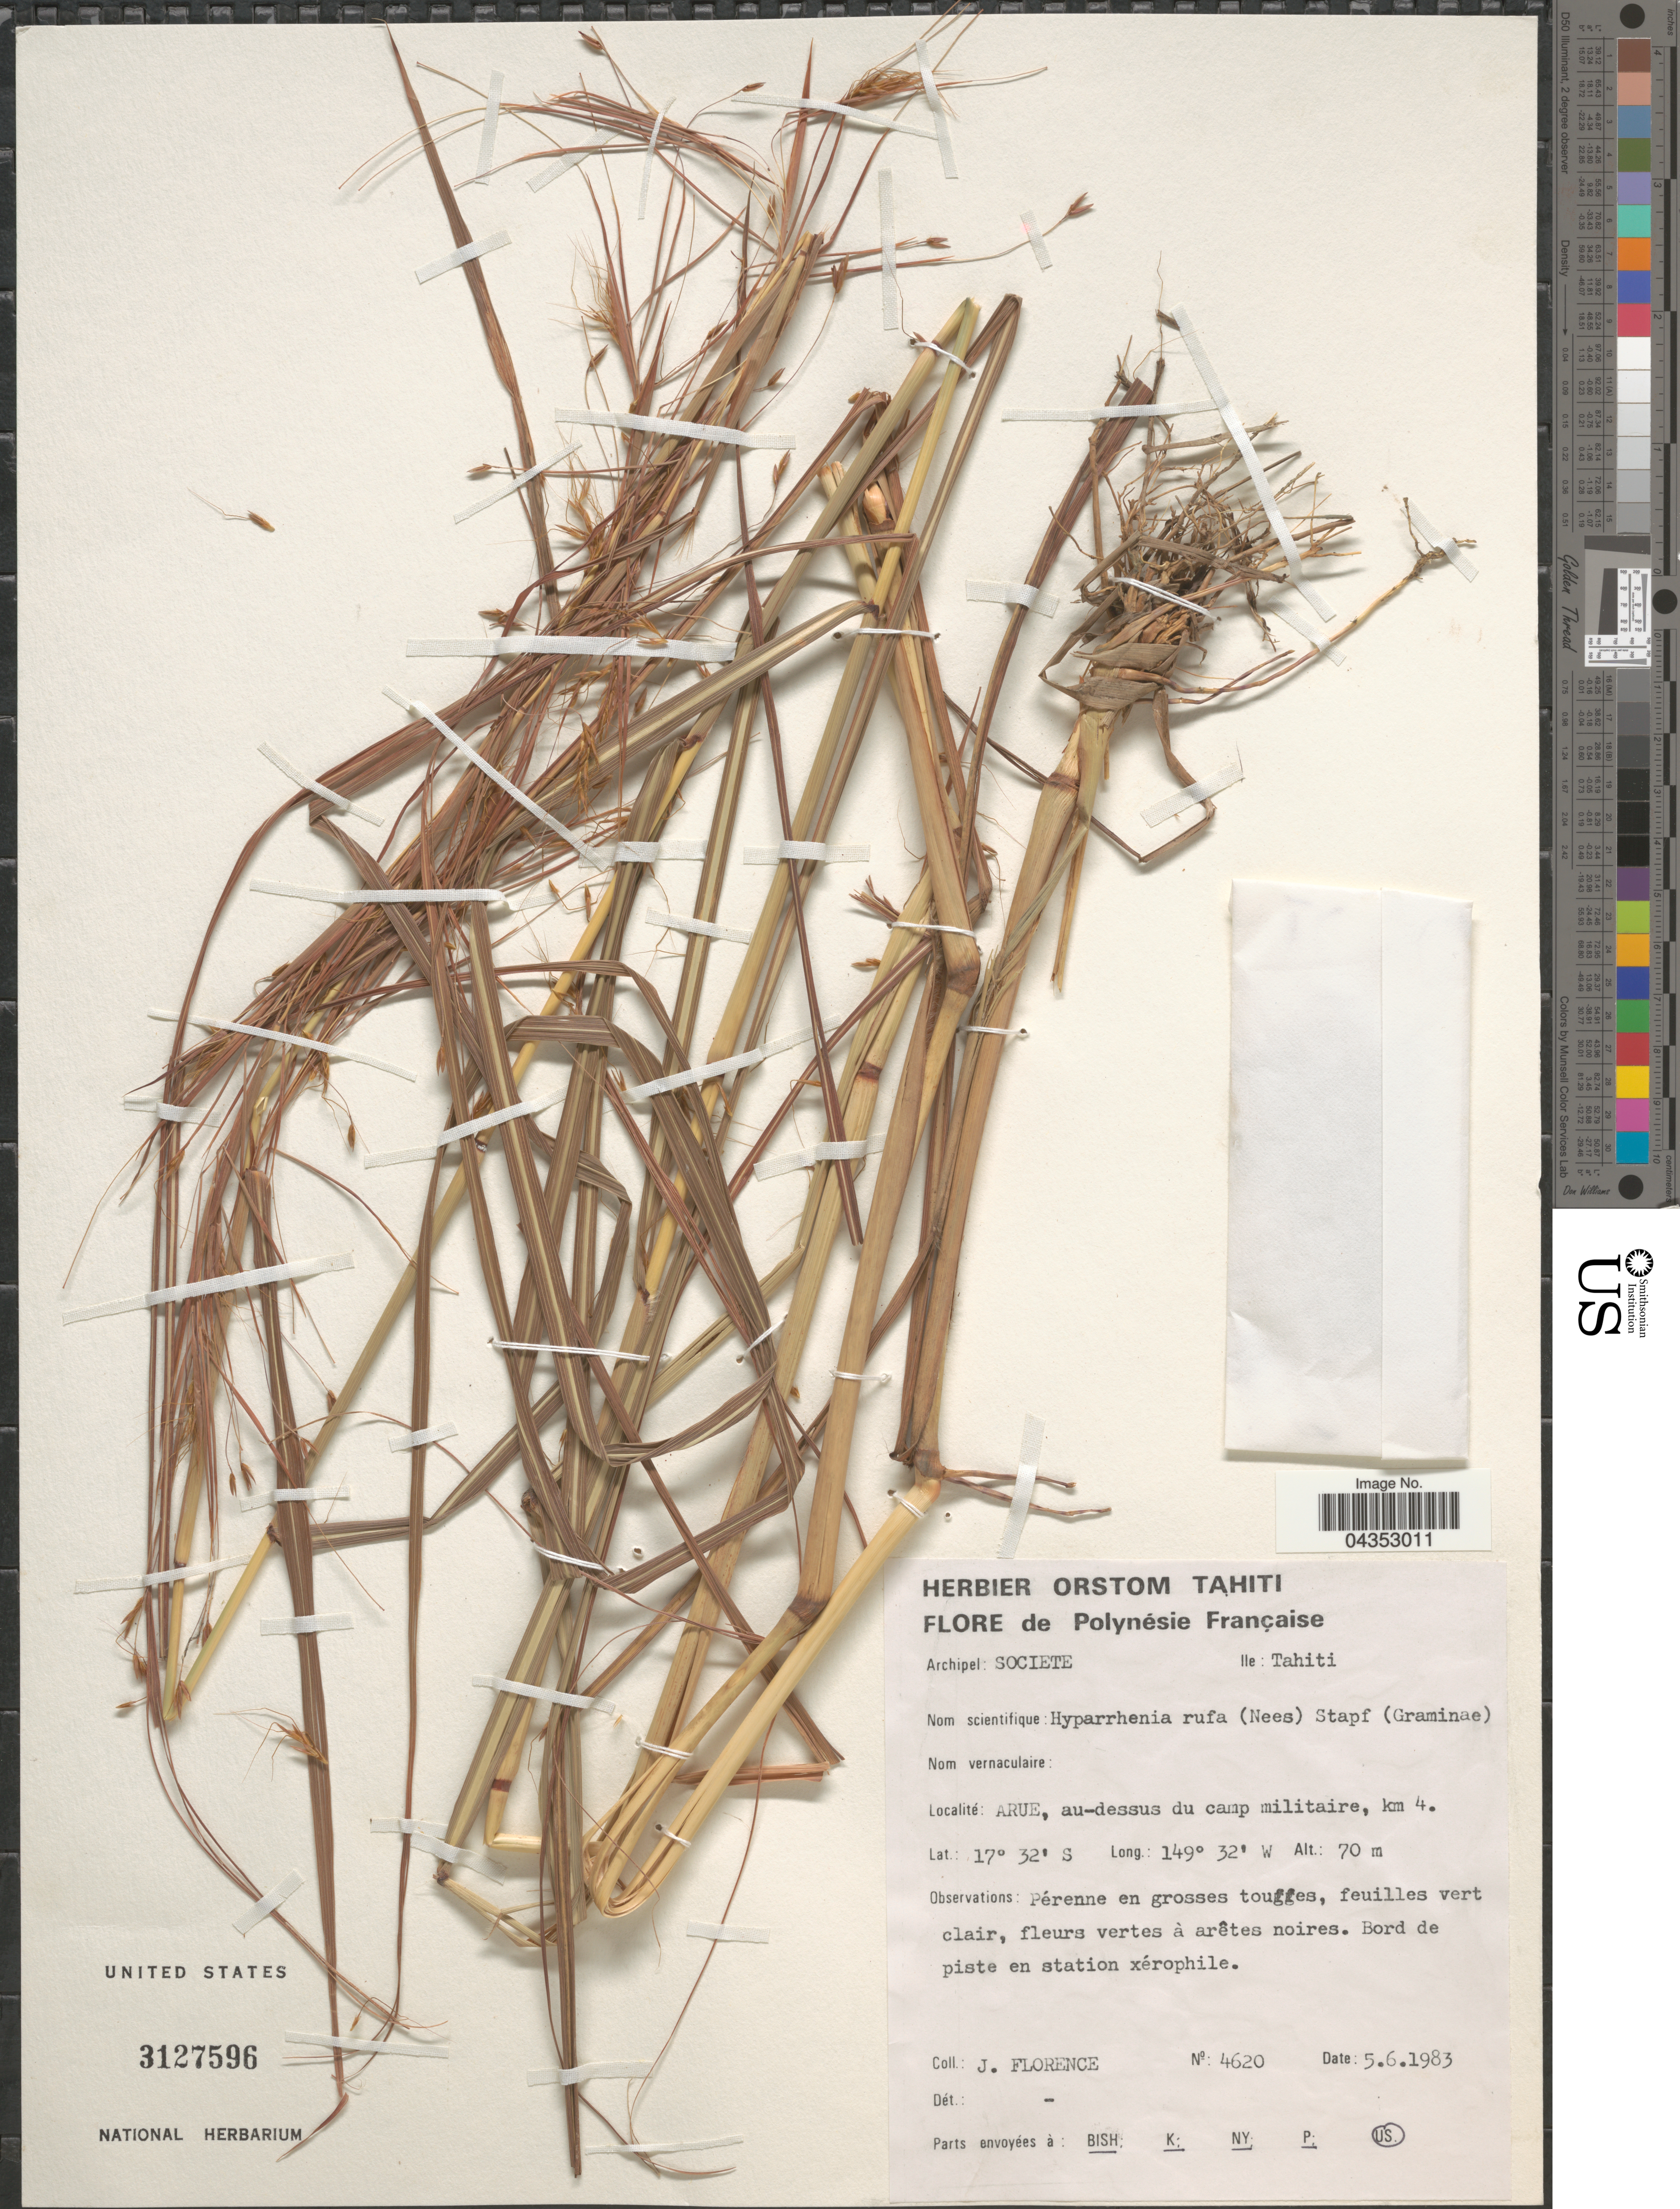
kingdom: Plantae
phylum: Tracheophyta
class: Liliopsida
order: Poales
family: Poaceae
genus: Hyparrhenia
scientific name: Hyparrhenia rufa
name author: (Nees) Stapf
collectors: J. Florence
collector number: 4620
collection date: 1983-06-05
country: French Polynesia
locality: Polynésie Française. Archipel: Societe, Ile: Tahiti. Arue, au-dessus du camp militaire, km 4.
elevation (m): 70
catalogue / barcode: US 3127596